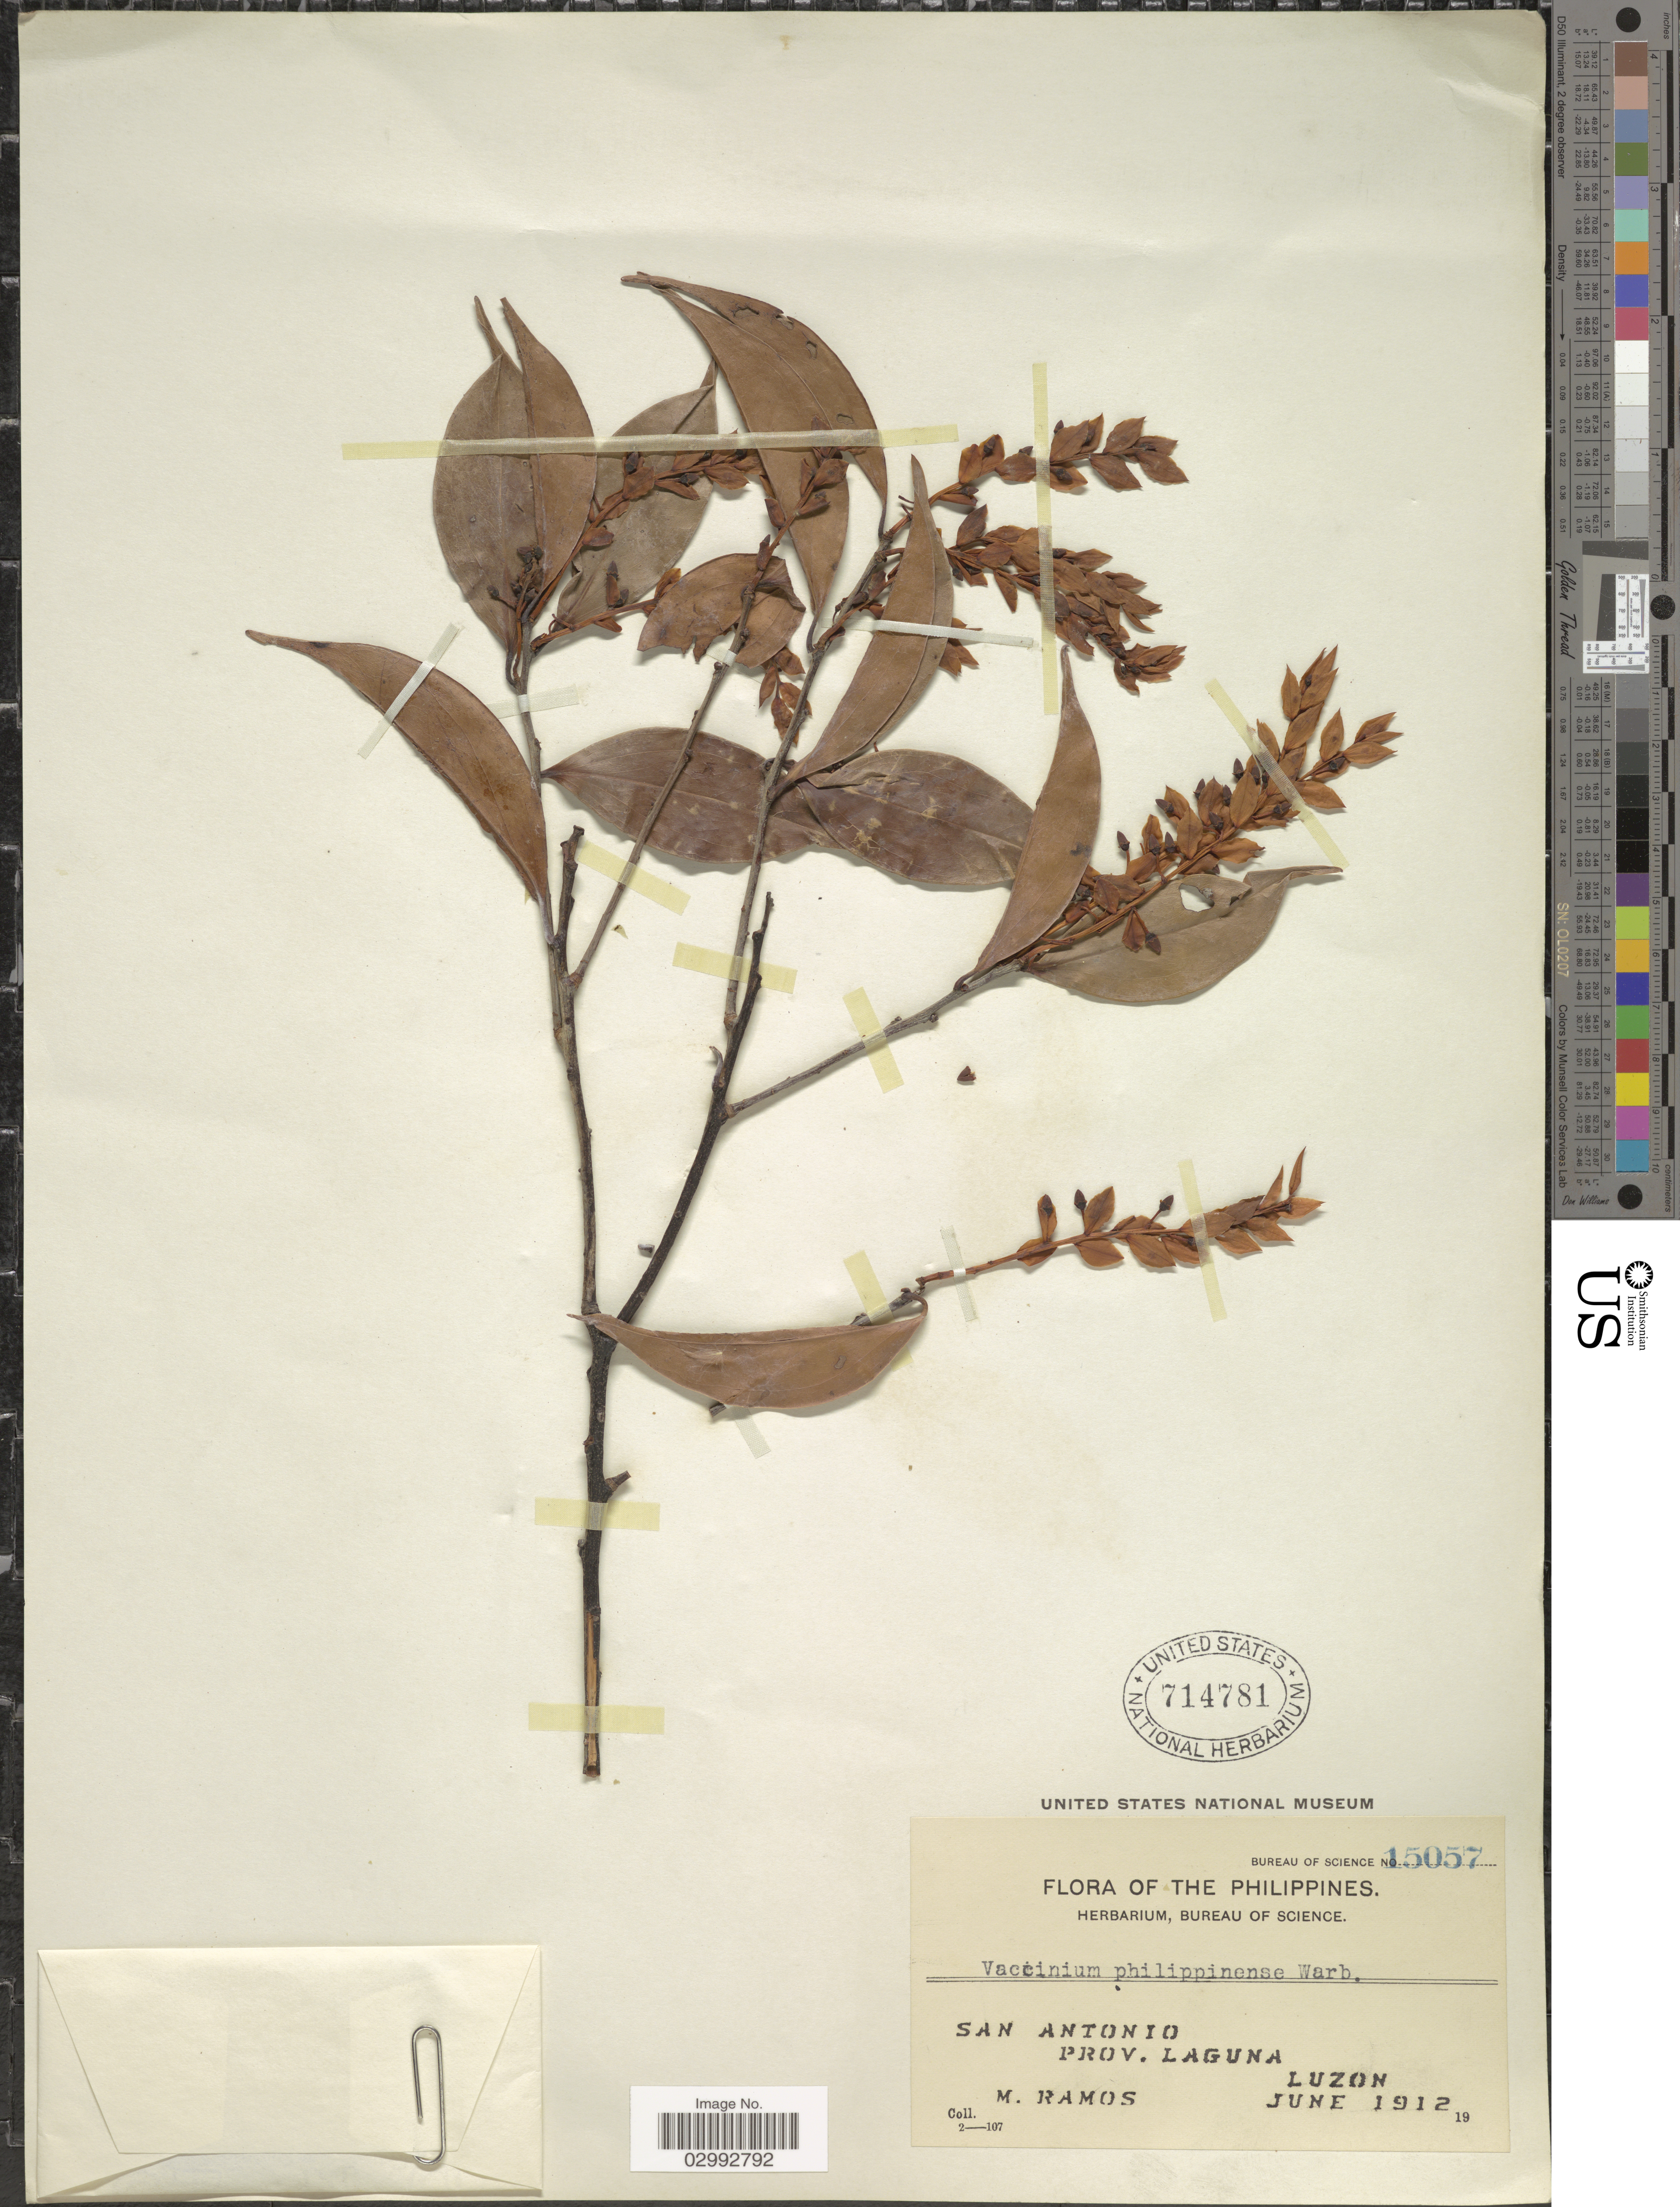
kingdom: Plantae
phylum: Tracheophyta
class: Magnoliopsida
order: Ericales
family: Ericaceae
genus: Vaccinium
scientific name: Vaccinium philippinense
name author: Warb.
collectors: M. Ramos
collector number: Bureau of Science 15057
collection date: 1912-06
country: Philippines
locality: San Antonio, Prov. Laguna, Luzon.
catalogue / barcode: US 714781